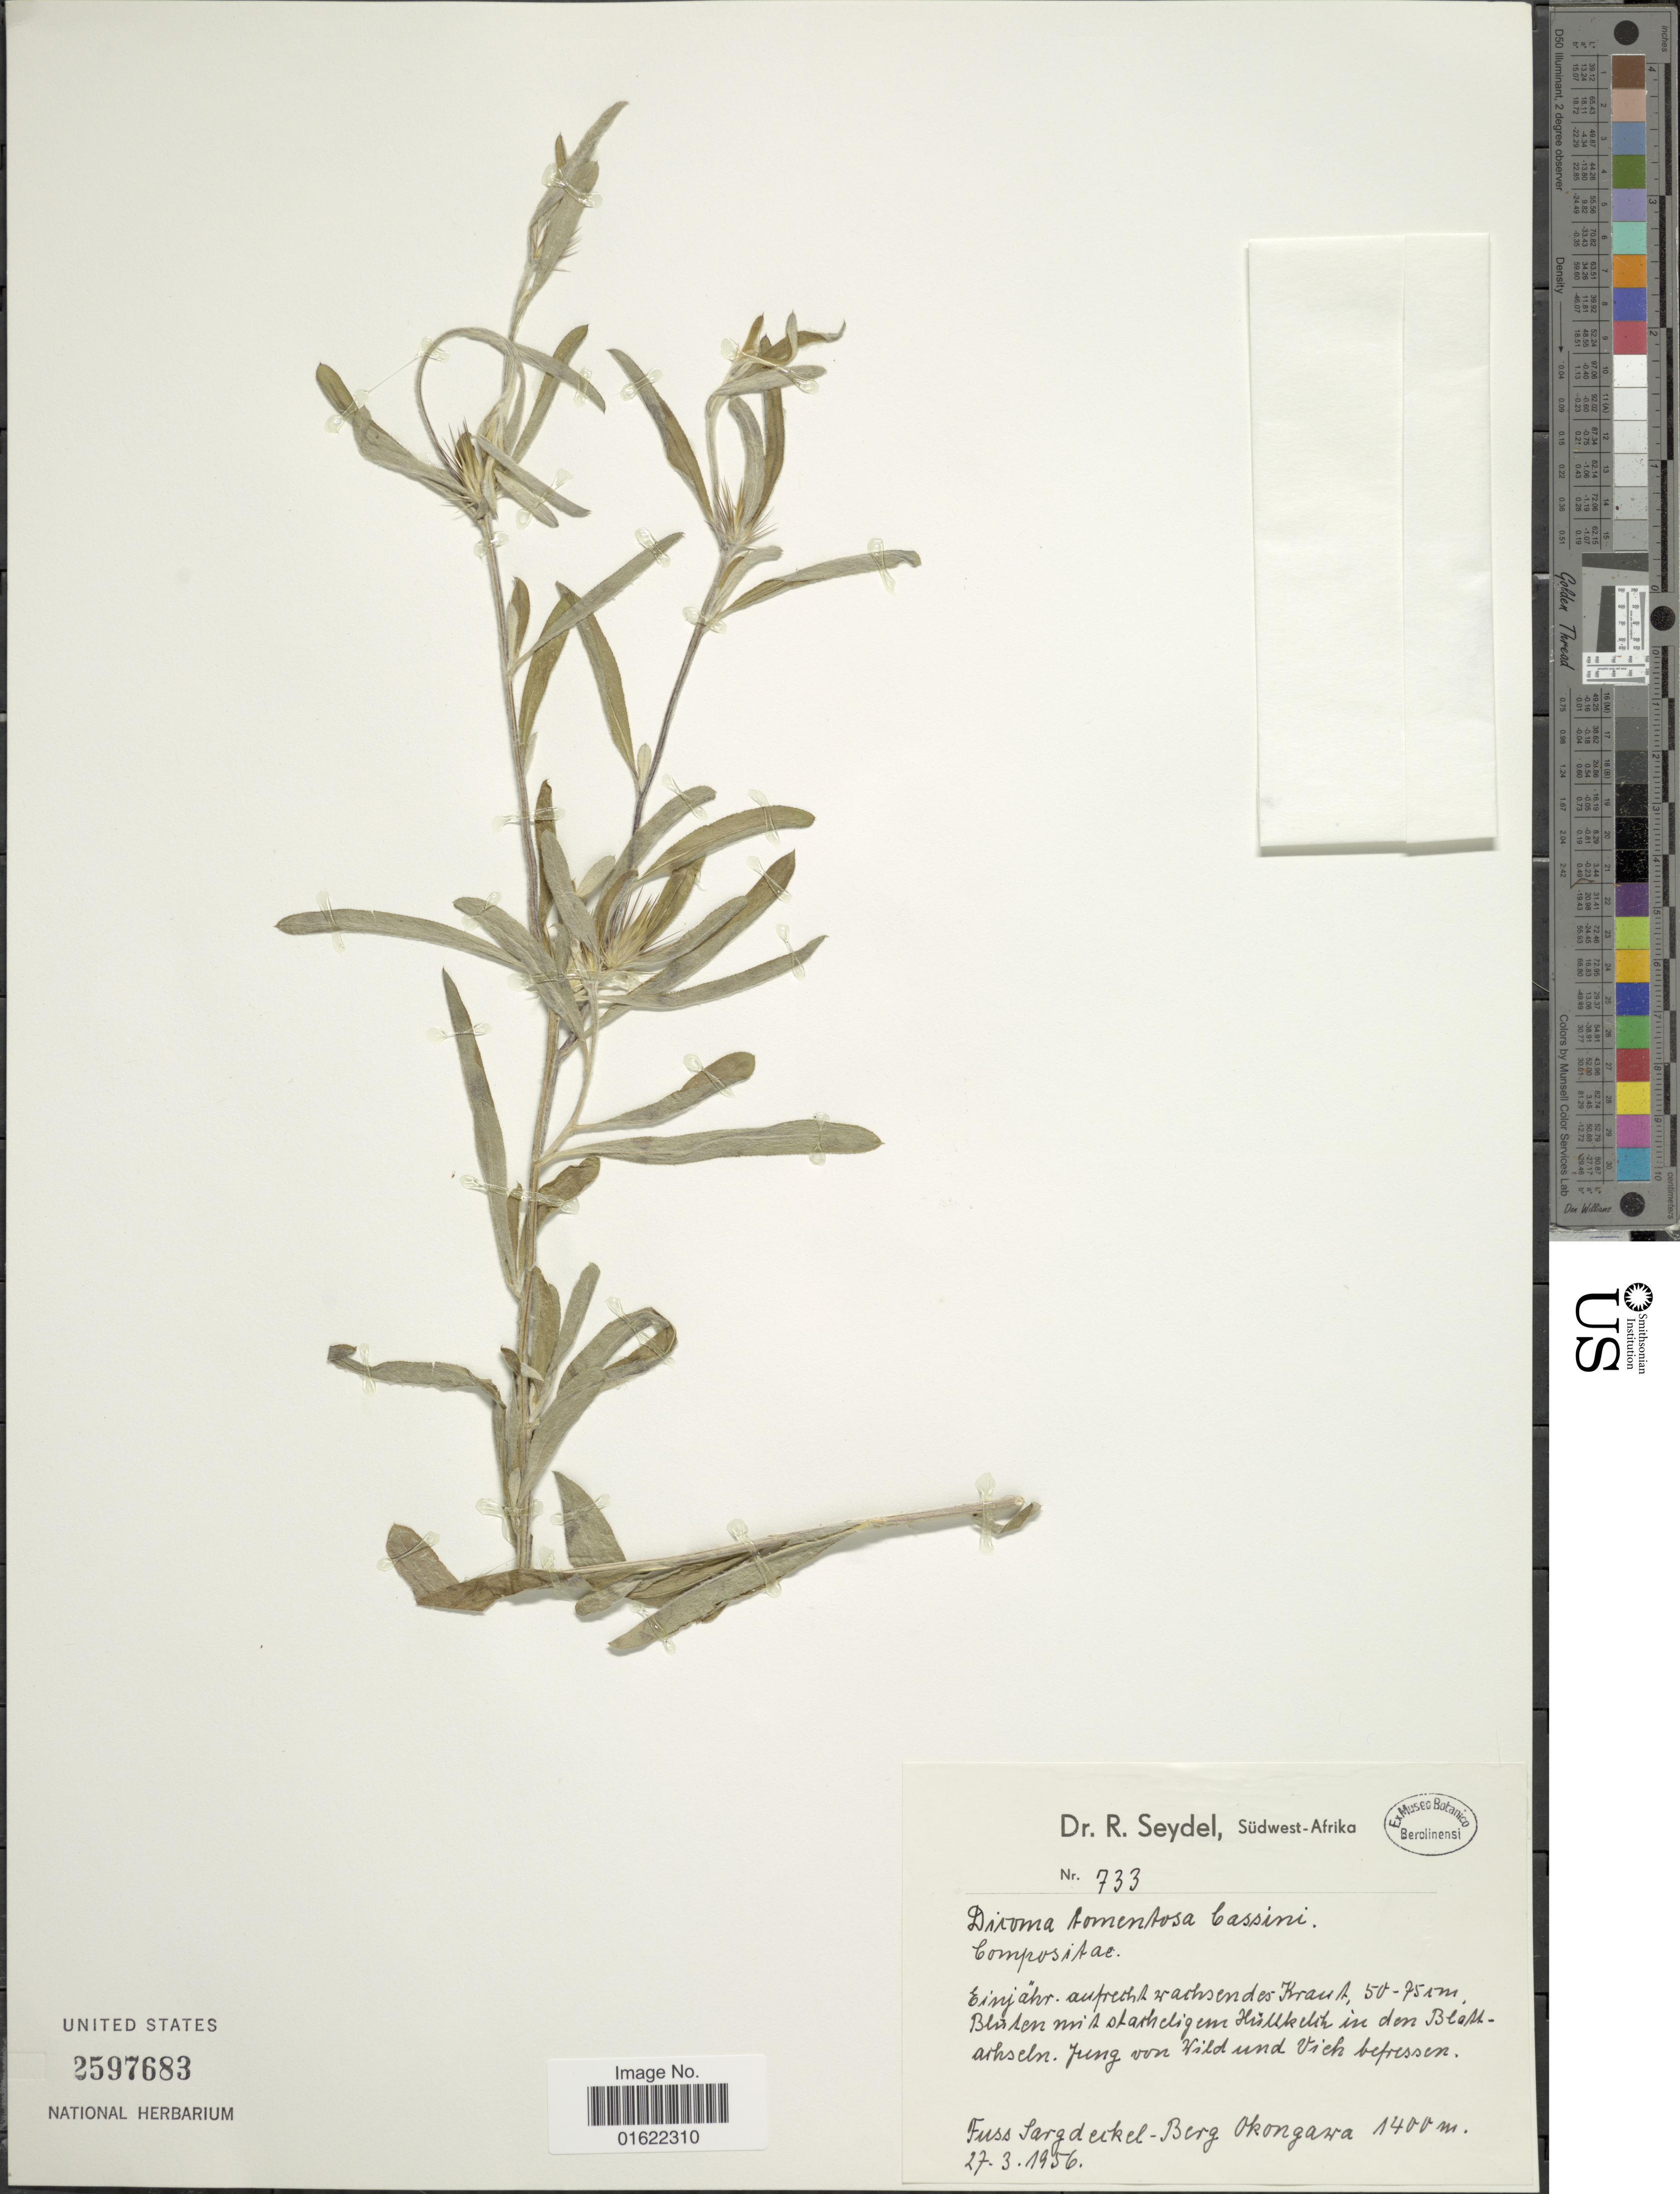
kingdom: Plantae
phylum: Tracheophyta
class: Magnoliopsida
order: Asterales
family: Asteraceae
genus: Dicoma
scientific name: Dicoma tomentosa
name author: Cass.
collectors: R. Seydel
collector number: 733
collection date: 1956-03-27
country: Namibia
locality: Südwest-Afrika. Fuss Sargdeikel-Berg Okongawa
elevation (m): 1400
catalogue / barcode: US 2597683